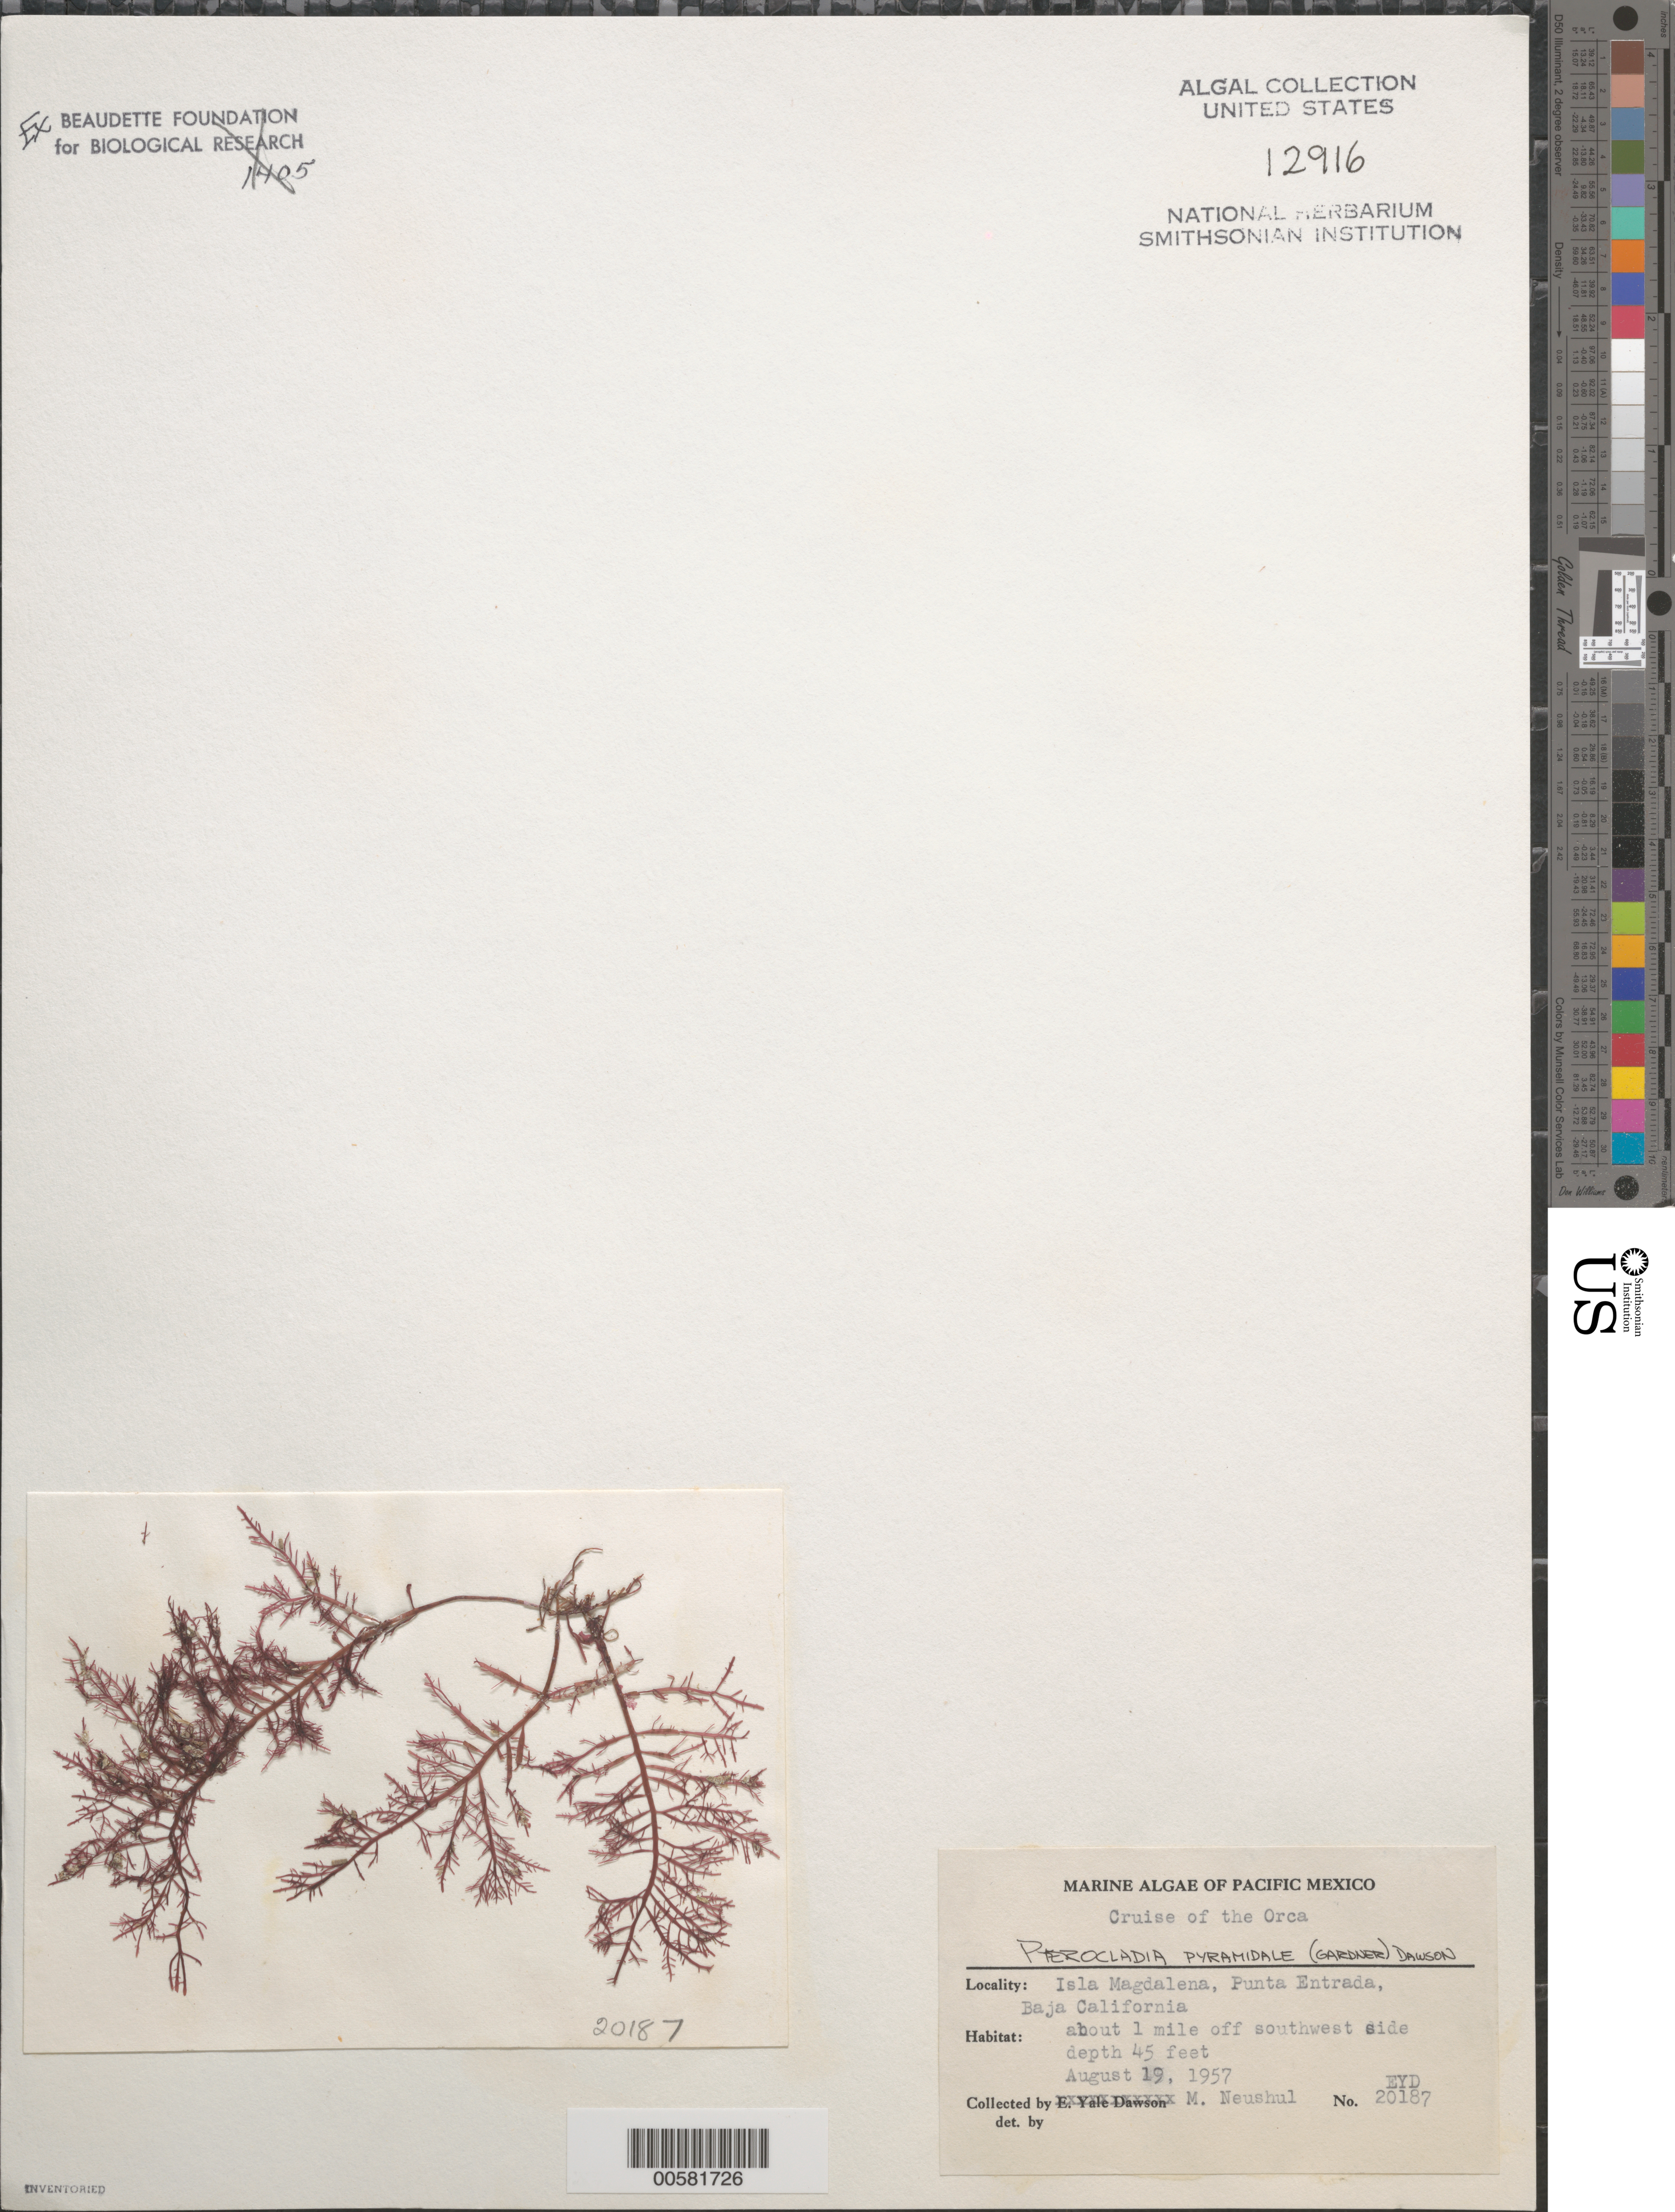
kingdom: Plantae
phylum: Rhodophyta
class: Florideophyceae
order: Gelidiales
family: Pterocladiaceae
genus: Pterocladiella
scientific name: Pterocladiella capillacea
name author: (S.G. Gmel.) Santelices & Hommers.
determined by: Algae name updating Project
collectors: M. Neushul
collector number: EYD 20187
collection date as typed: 19 Aug 1957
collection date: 1957-08-19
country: Mexico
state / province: Baja California Sur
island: Isla Magdalena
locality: Punta Entrada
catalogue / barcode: US 12916